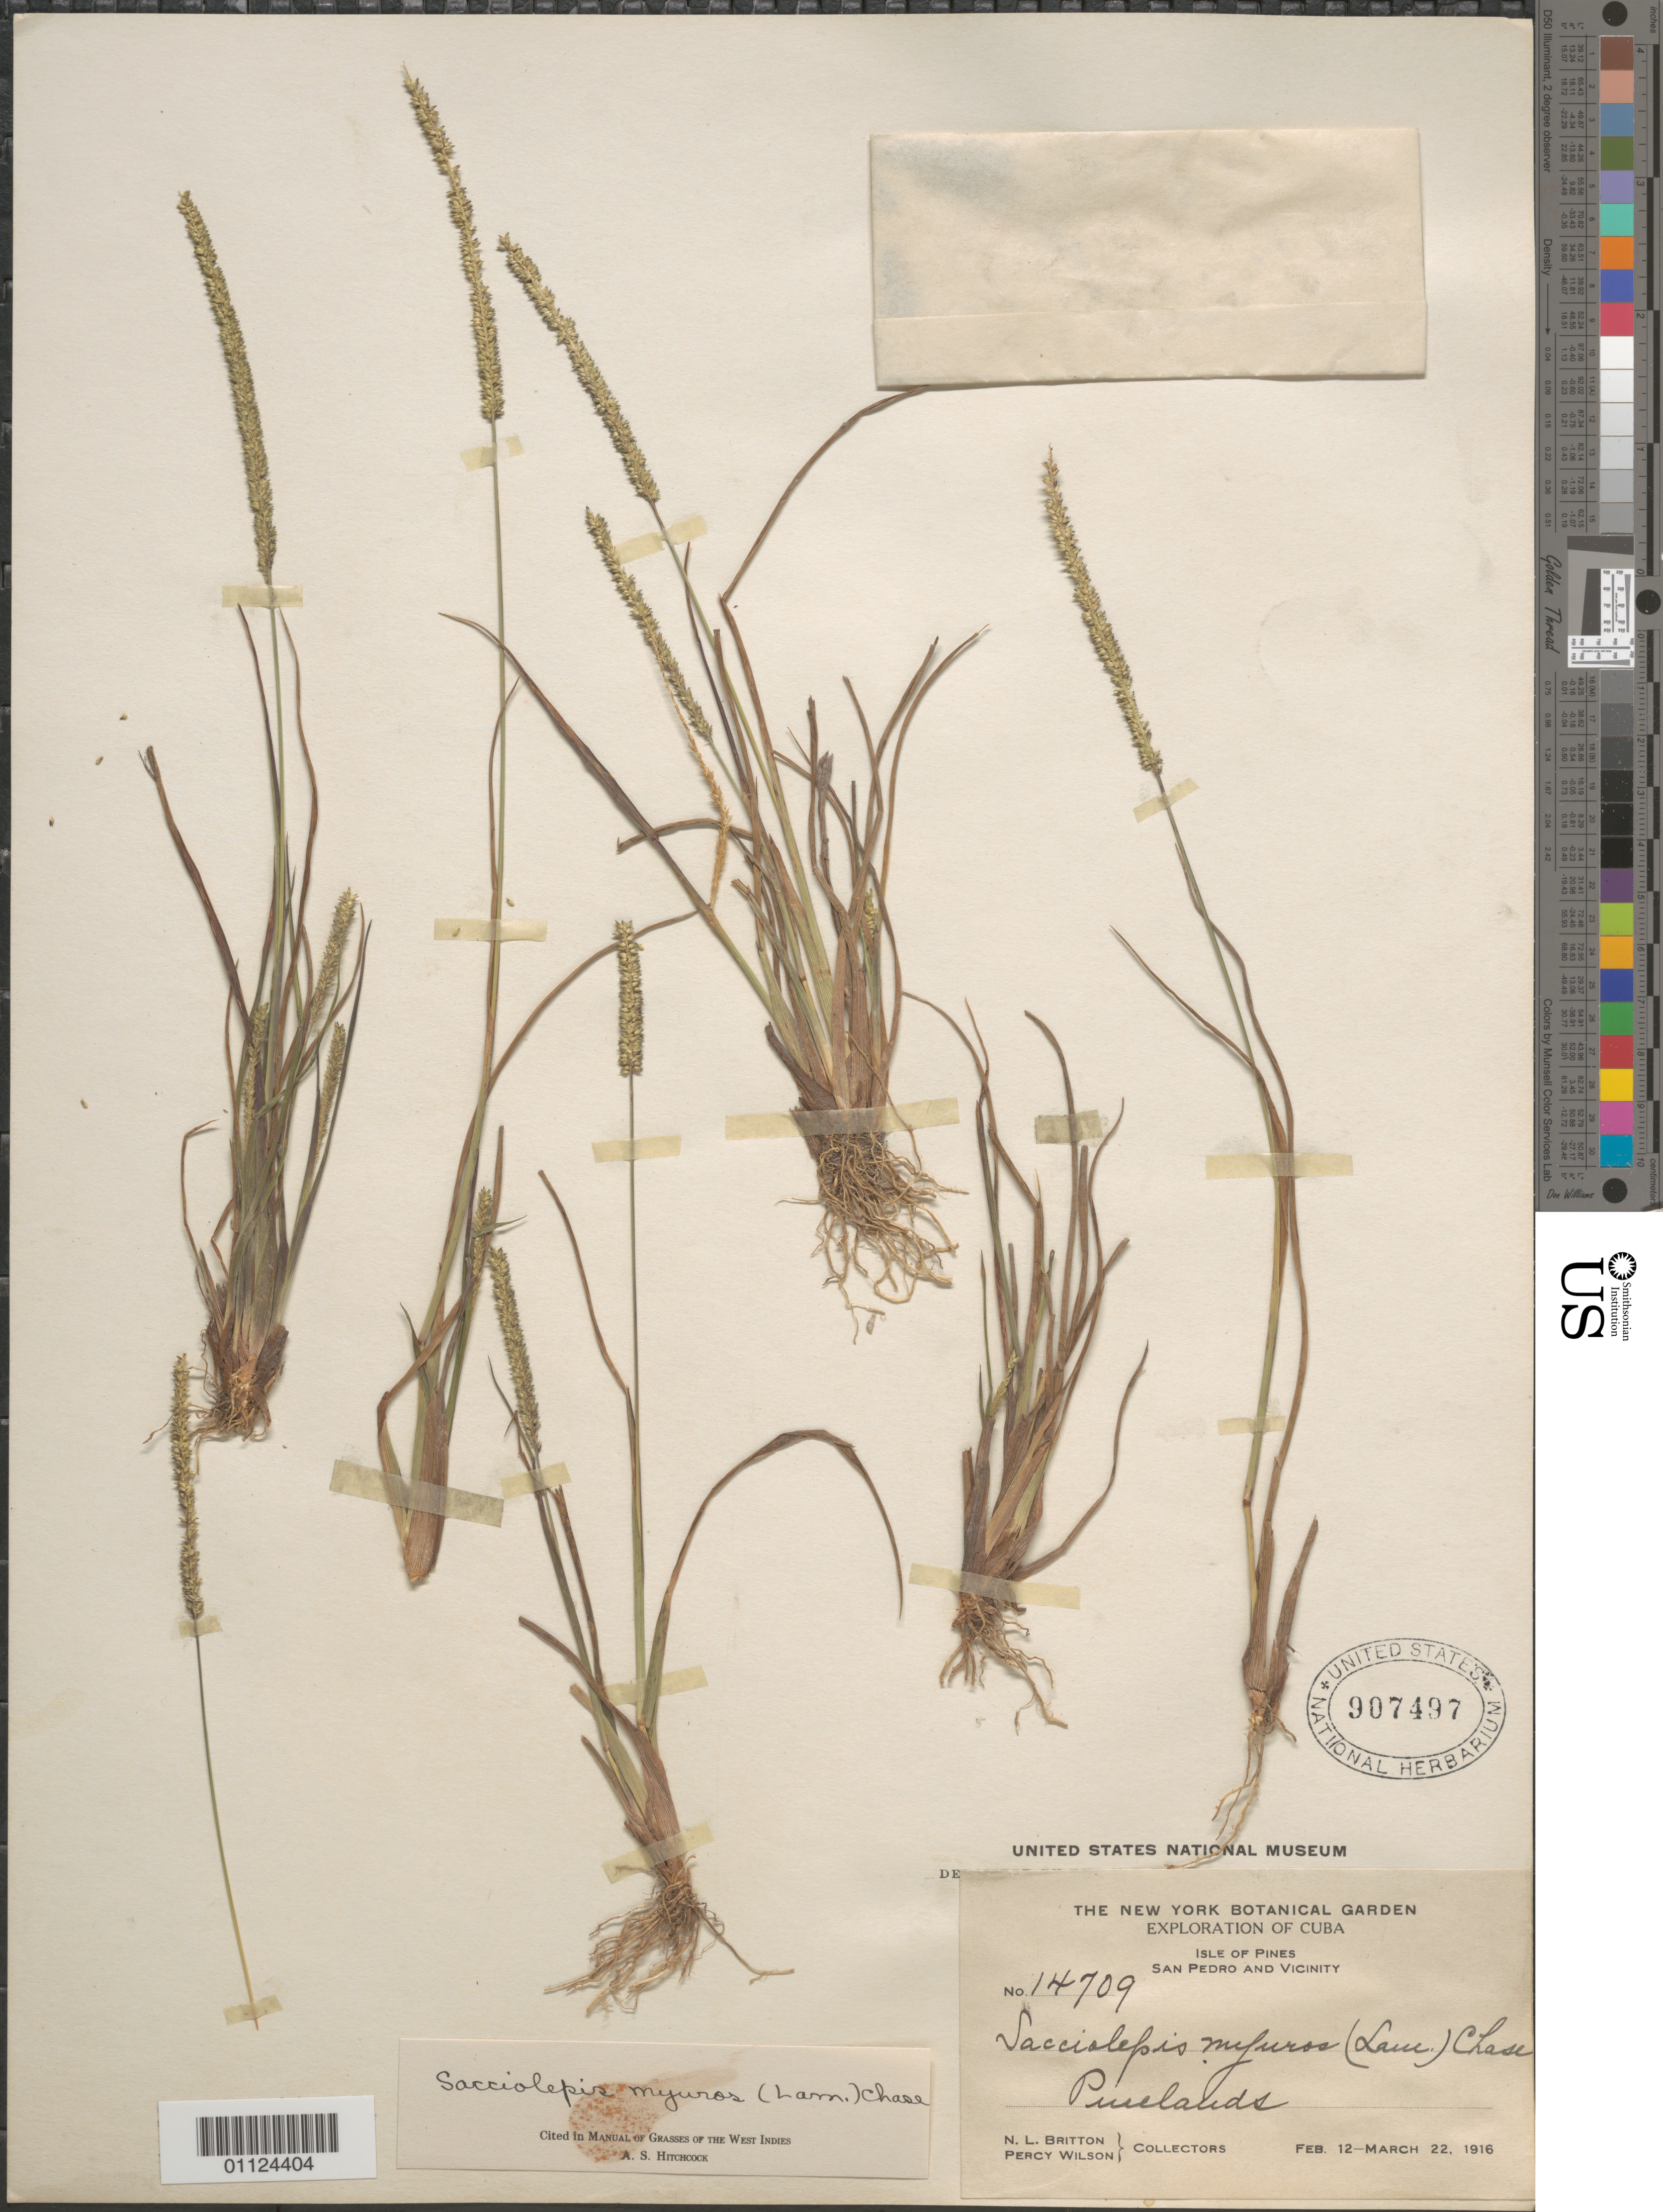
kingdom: Plantae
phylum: Tracheophyta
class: Liliopsida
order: Poales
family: Poaceae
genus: Sacciolepis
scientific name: Sacciolepis myuros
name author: (Lam.) Chase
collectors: N. Britton & P. Wilson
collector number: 14709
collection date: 1916-02-12/1916-03-22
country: Cuba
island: Isla de La Juventud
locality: San Pedro and vicinity.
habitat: Pinelands.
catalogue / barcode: US 907497